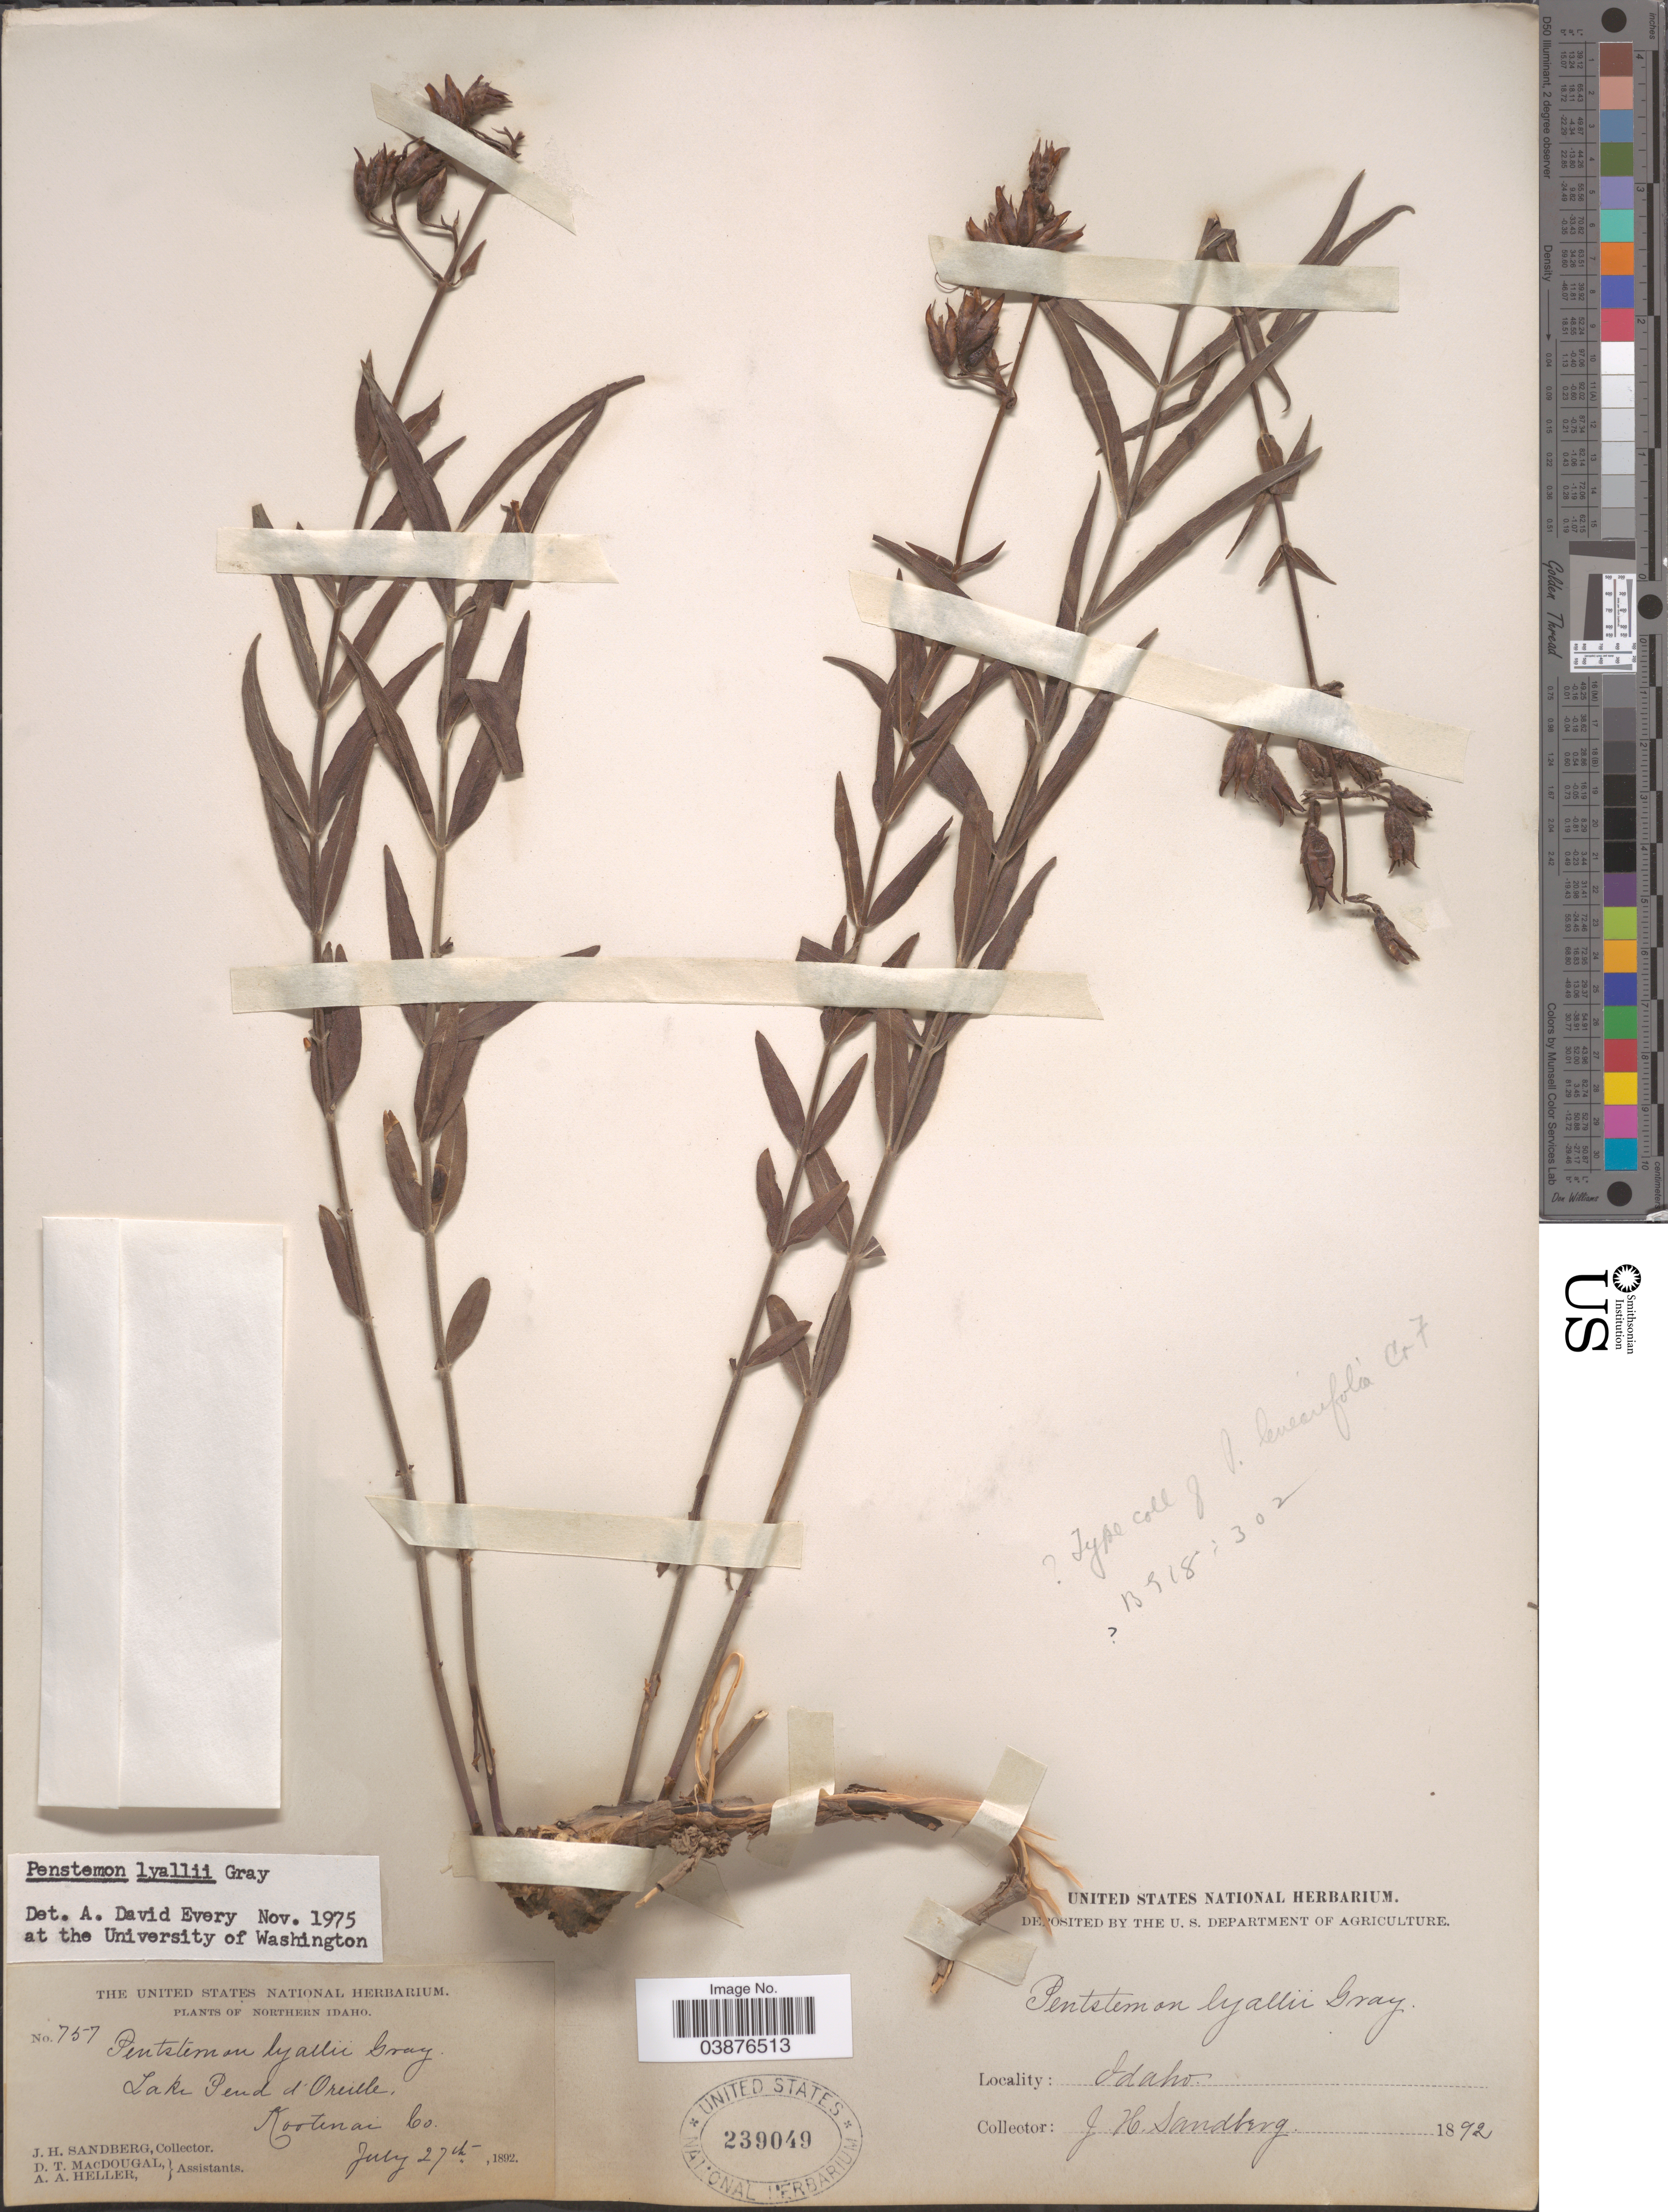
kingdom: Plantae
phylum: Tracheophyta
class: Magnoliopsida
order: Lamiales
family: Plantaginaceae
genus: Penstemon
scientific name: Penstemon lyallii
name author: (A. Gray) A. Gray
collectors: J. H. Sandberg, D. T. MacDougal & A. A. Heller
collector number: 757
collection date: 1892-07-27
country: United States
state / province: Idaho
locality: Northern Idaho. Lake Pend d'Oreille. Kootenai Co.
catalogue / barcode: US 239049